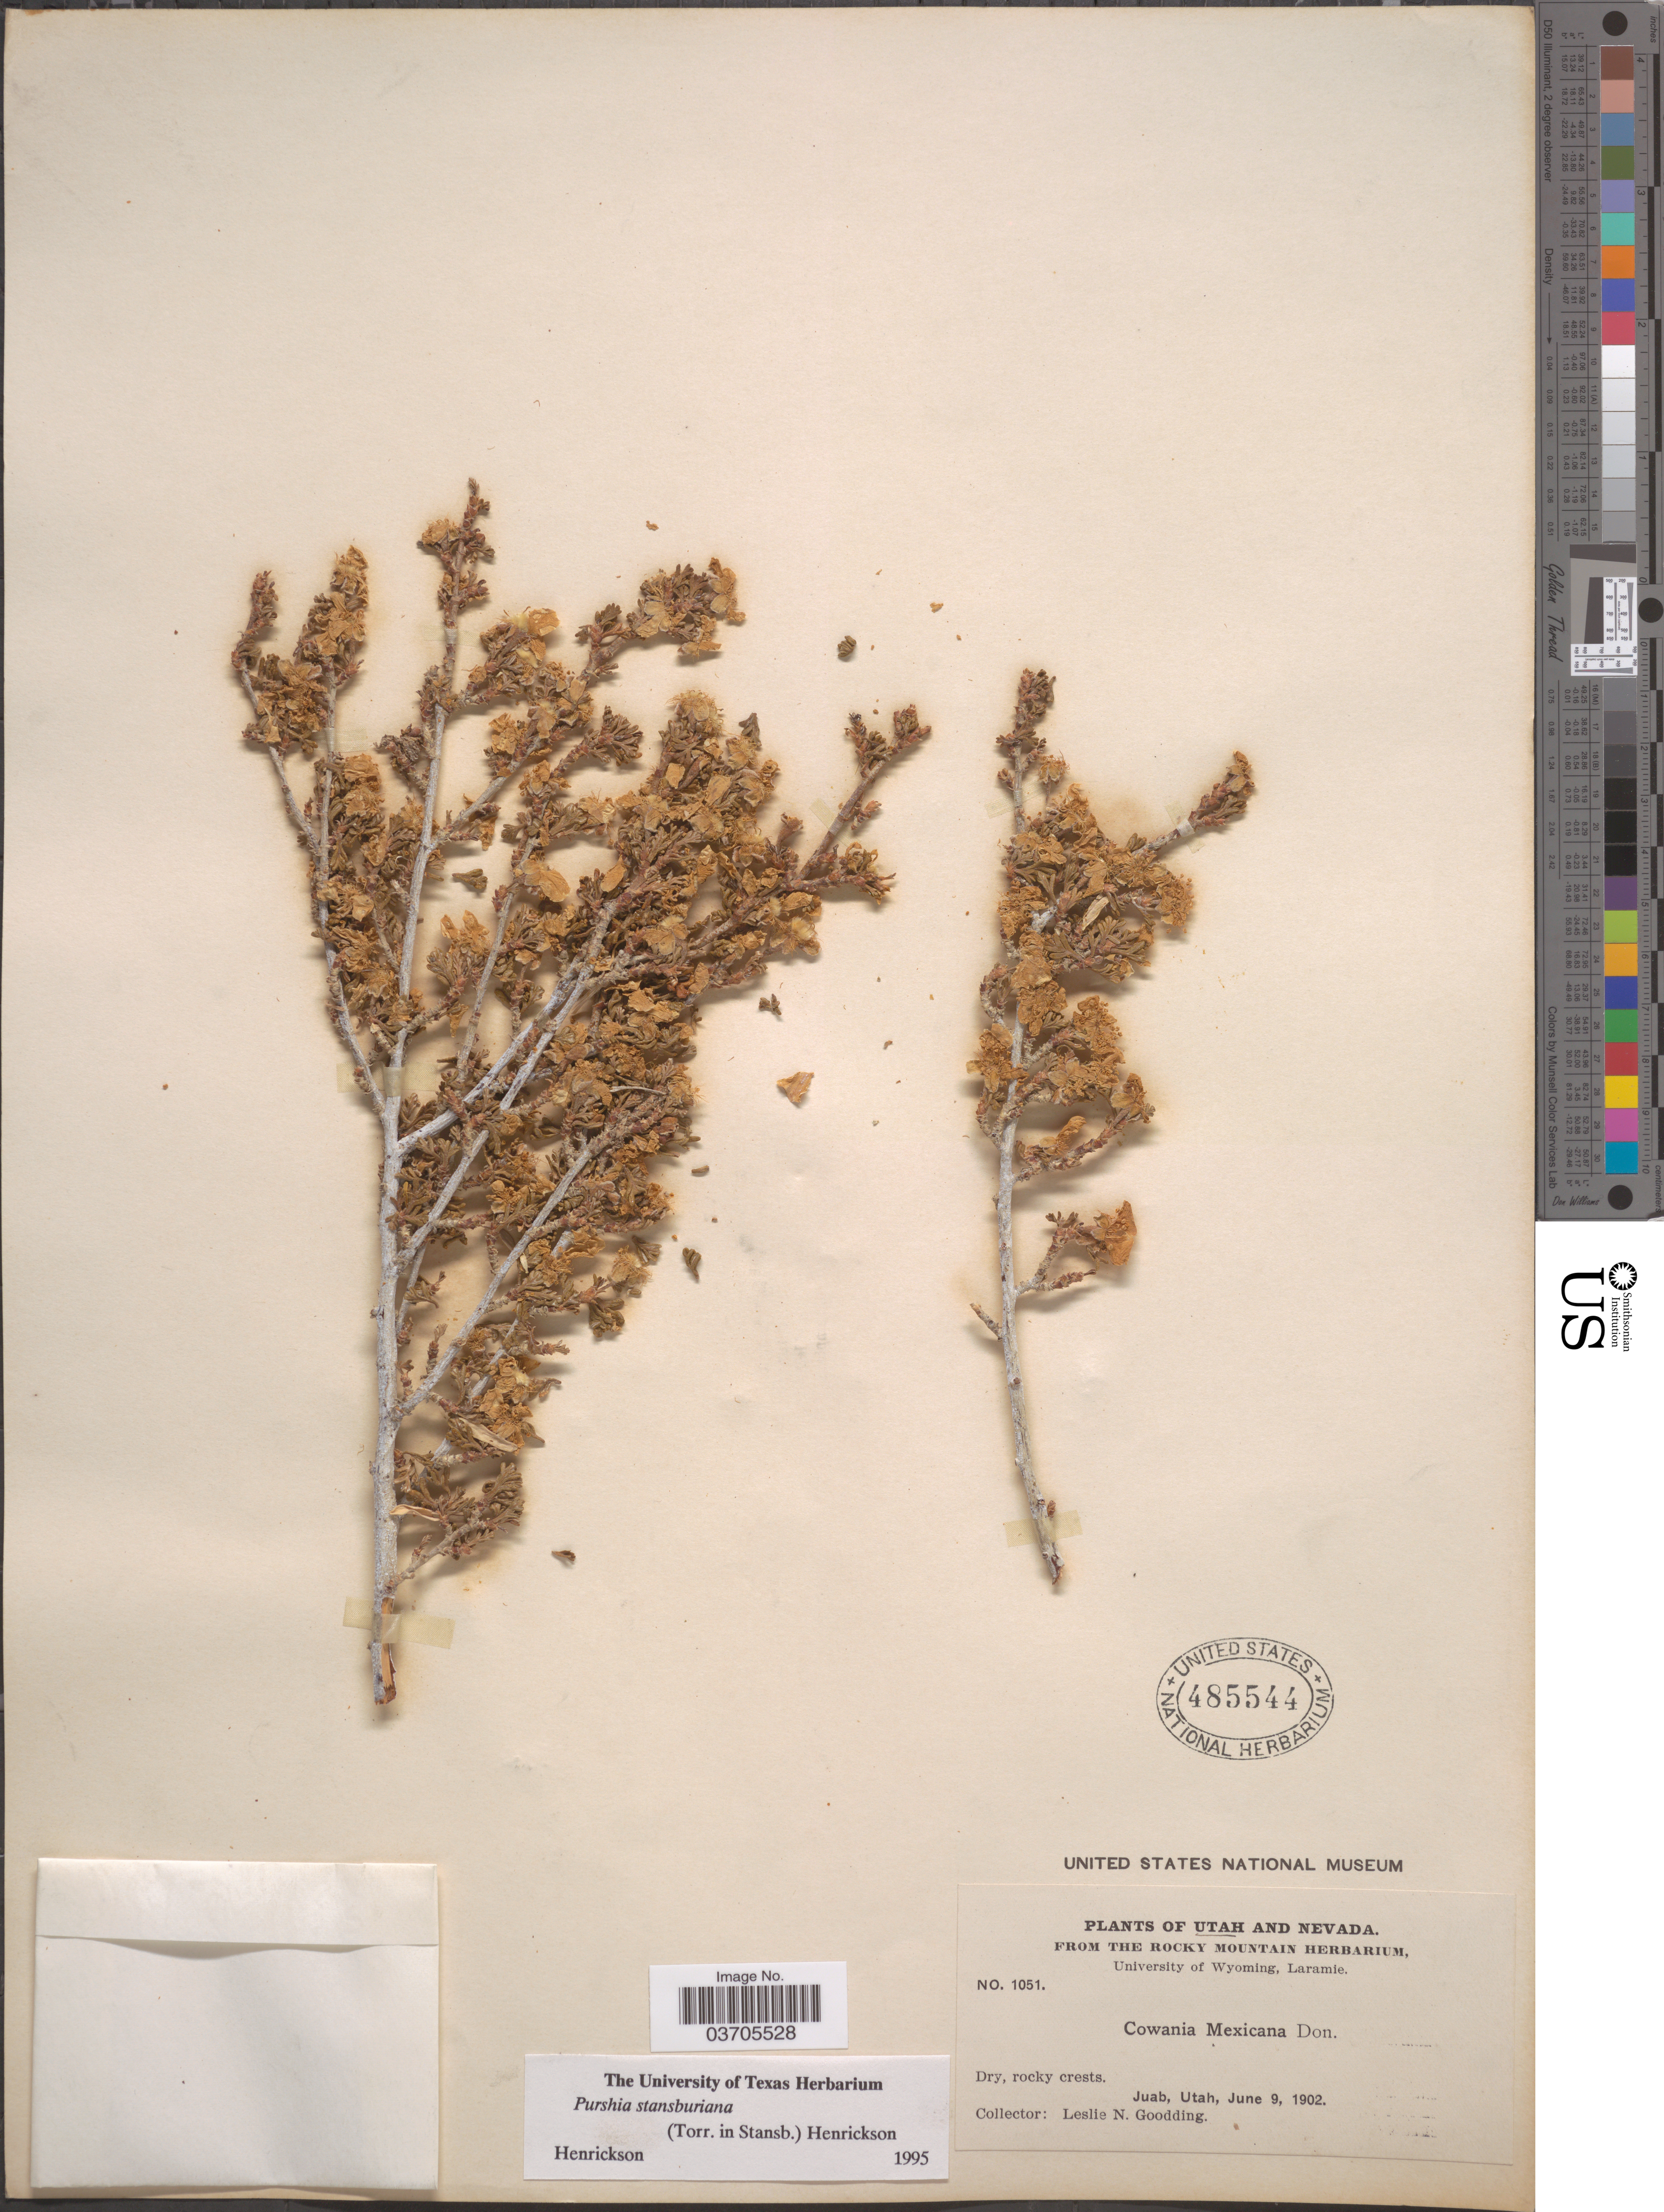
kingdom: Plantae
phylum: Tracheophyta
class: Magnoliopsida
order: Rosales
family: Rosaceae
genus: Purshia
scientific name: Purshia stansburyana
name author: (Torr.) Henrickson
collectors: L. N. Goodding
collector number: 1051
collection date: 1902-06-09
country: United States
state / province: Utah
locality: Juab.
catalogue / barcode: US 485544